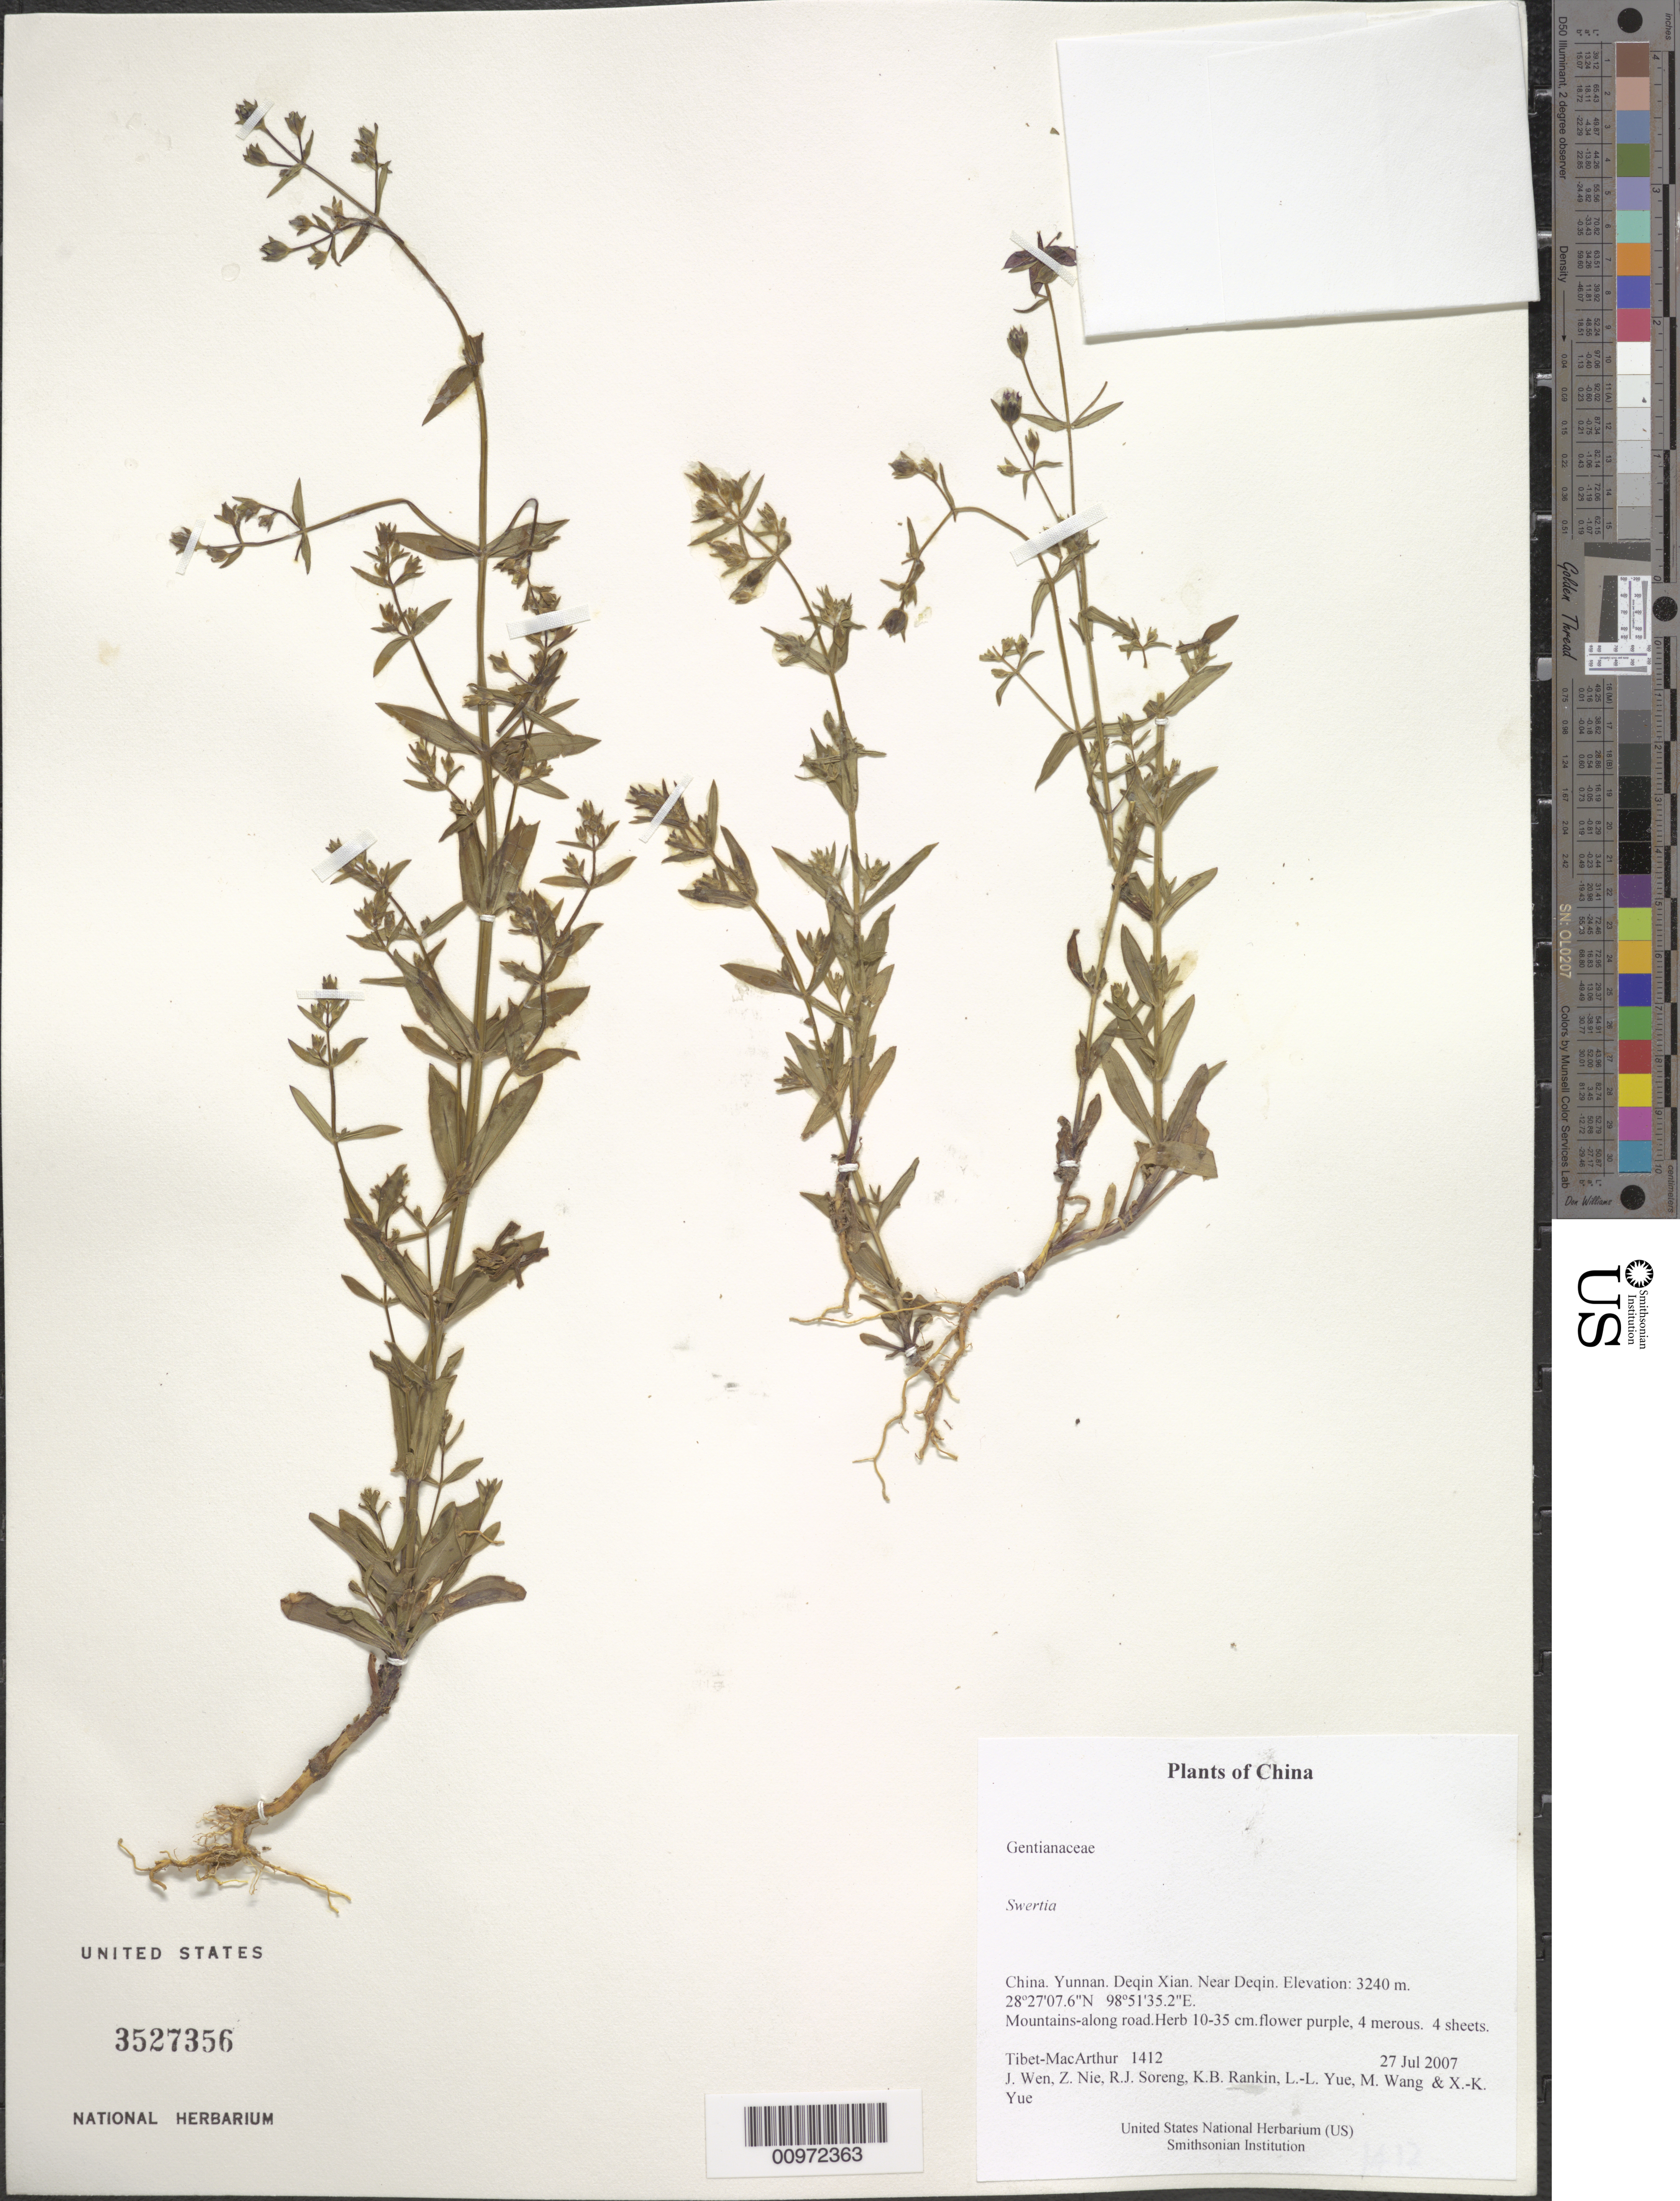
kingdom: Plantae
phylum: Tracheophyta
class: Magnoliopsida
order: Gentianales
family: Gentianaceae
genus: Swertia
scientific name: Swertia sp.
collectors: Tibet-MacArthur, J. Wen, Z. Nie, R. J. Soreng, K. Rankin, L. Yue, M. Wang & X. Yue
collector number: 1412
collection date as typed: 27 Jul 2007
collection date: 2007-07-27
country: China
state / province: Yunnan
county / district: Deqin Xian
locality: Near Deqin.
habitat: Mountains-along road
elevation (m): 3240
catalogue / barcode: US 3527356